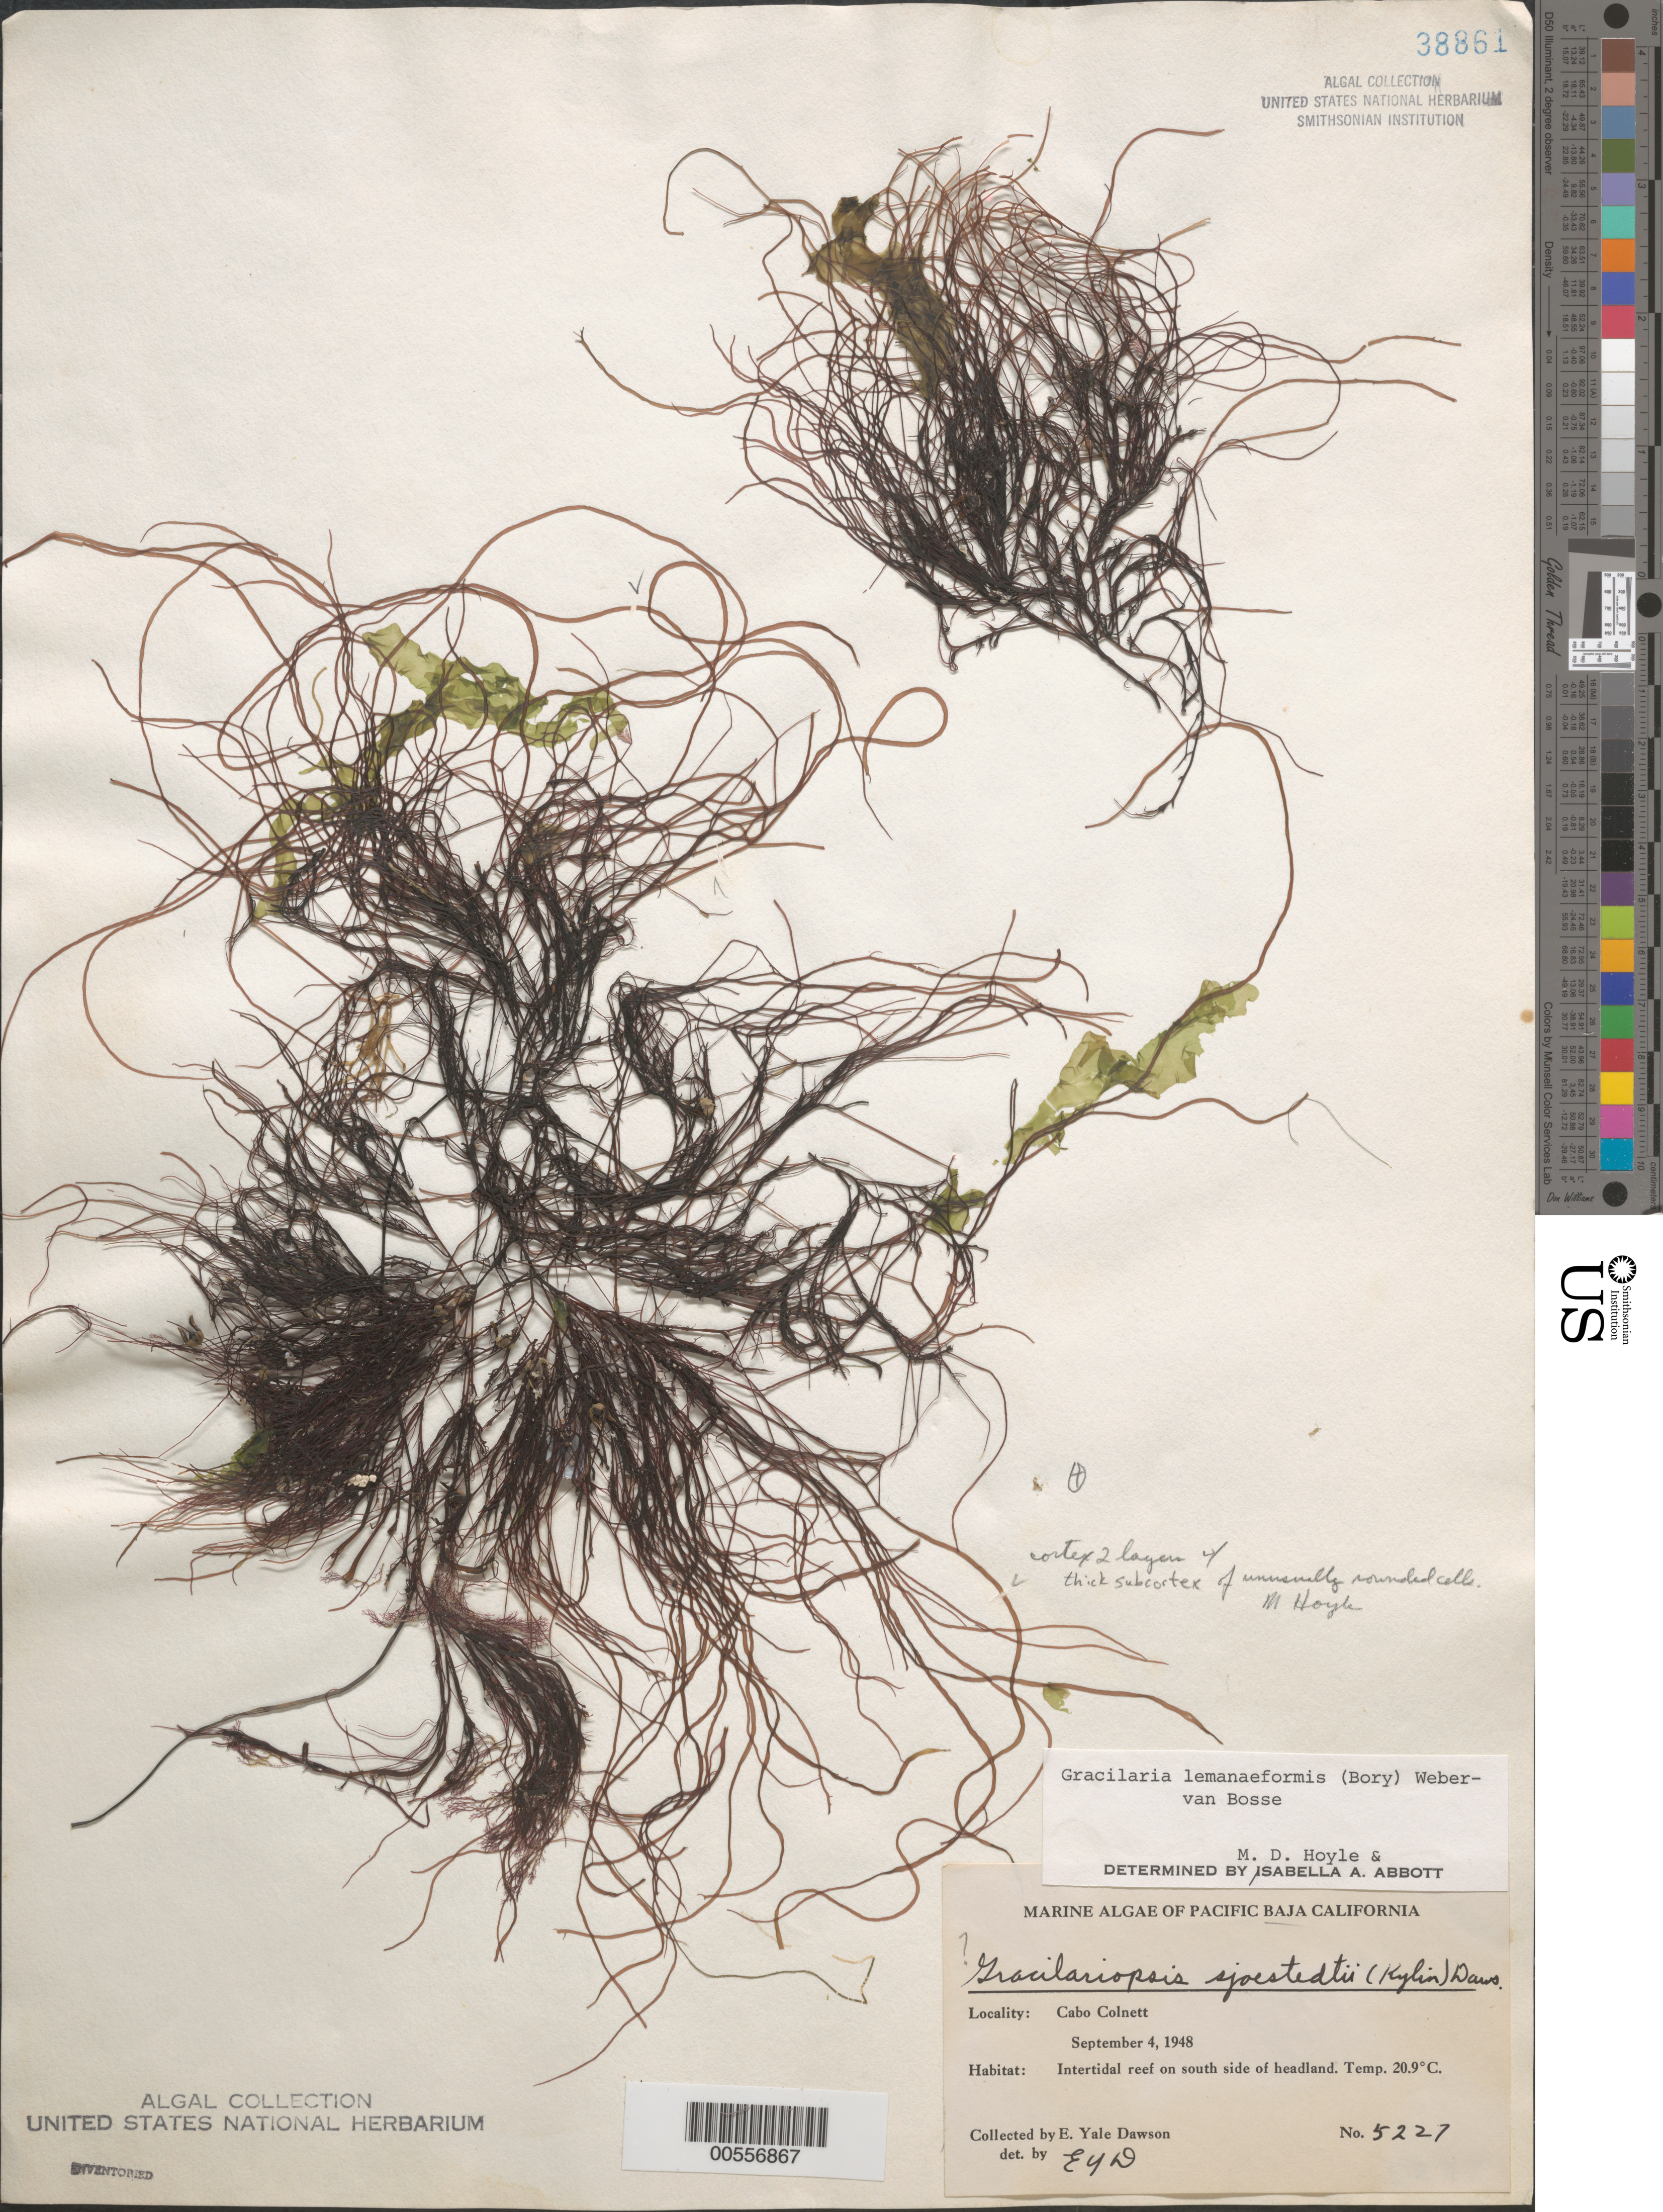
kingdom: Plantae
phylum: Rhodophyta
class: Florideophyceae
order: Gracilariales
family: Gracilariaceae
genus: Gracilariopsis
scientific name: Gracilariopsis andersonii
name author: (Grunow) E.Y. Dawson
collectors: E. Y. Dawson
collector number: EYD 5227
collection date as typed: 04 Sep 1948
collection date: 1948-09-04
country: Mexico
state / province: Baja California Norte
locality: Cabo Colnett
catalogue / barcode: US 38861